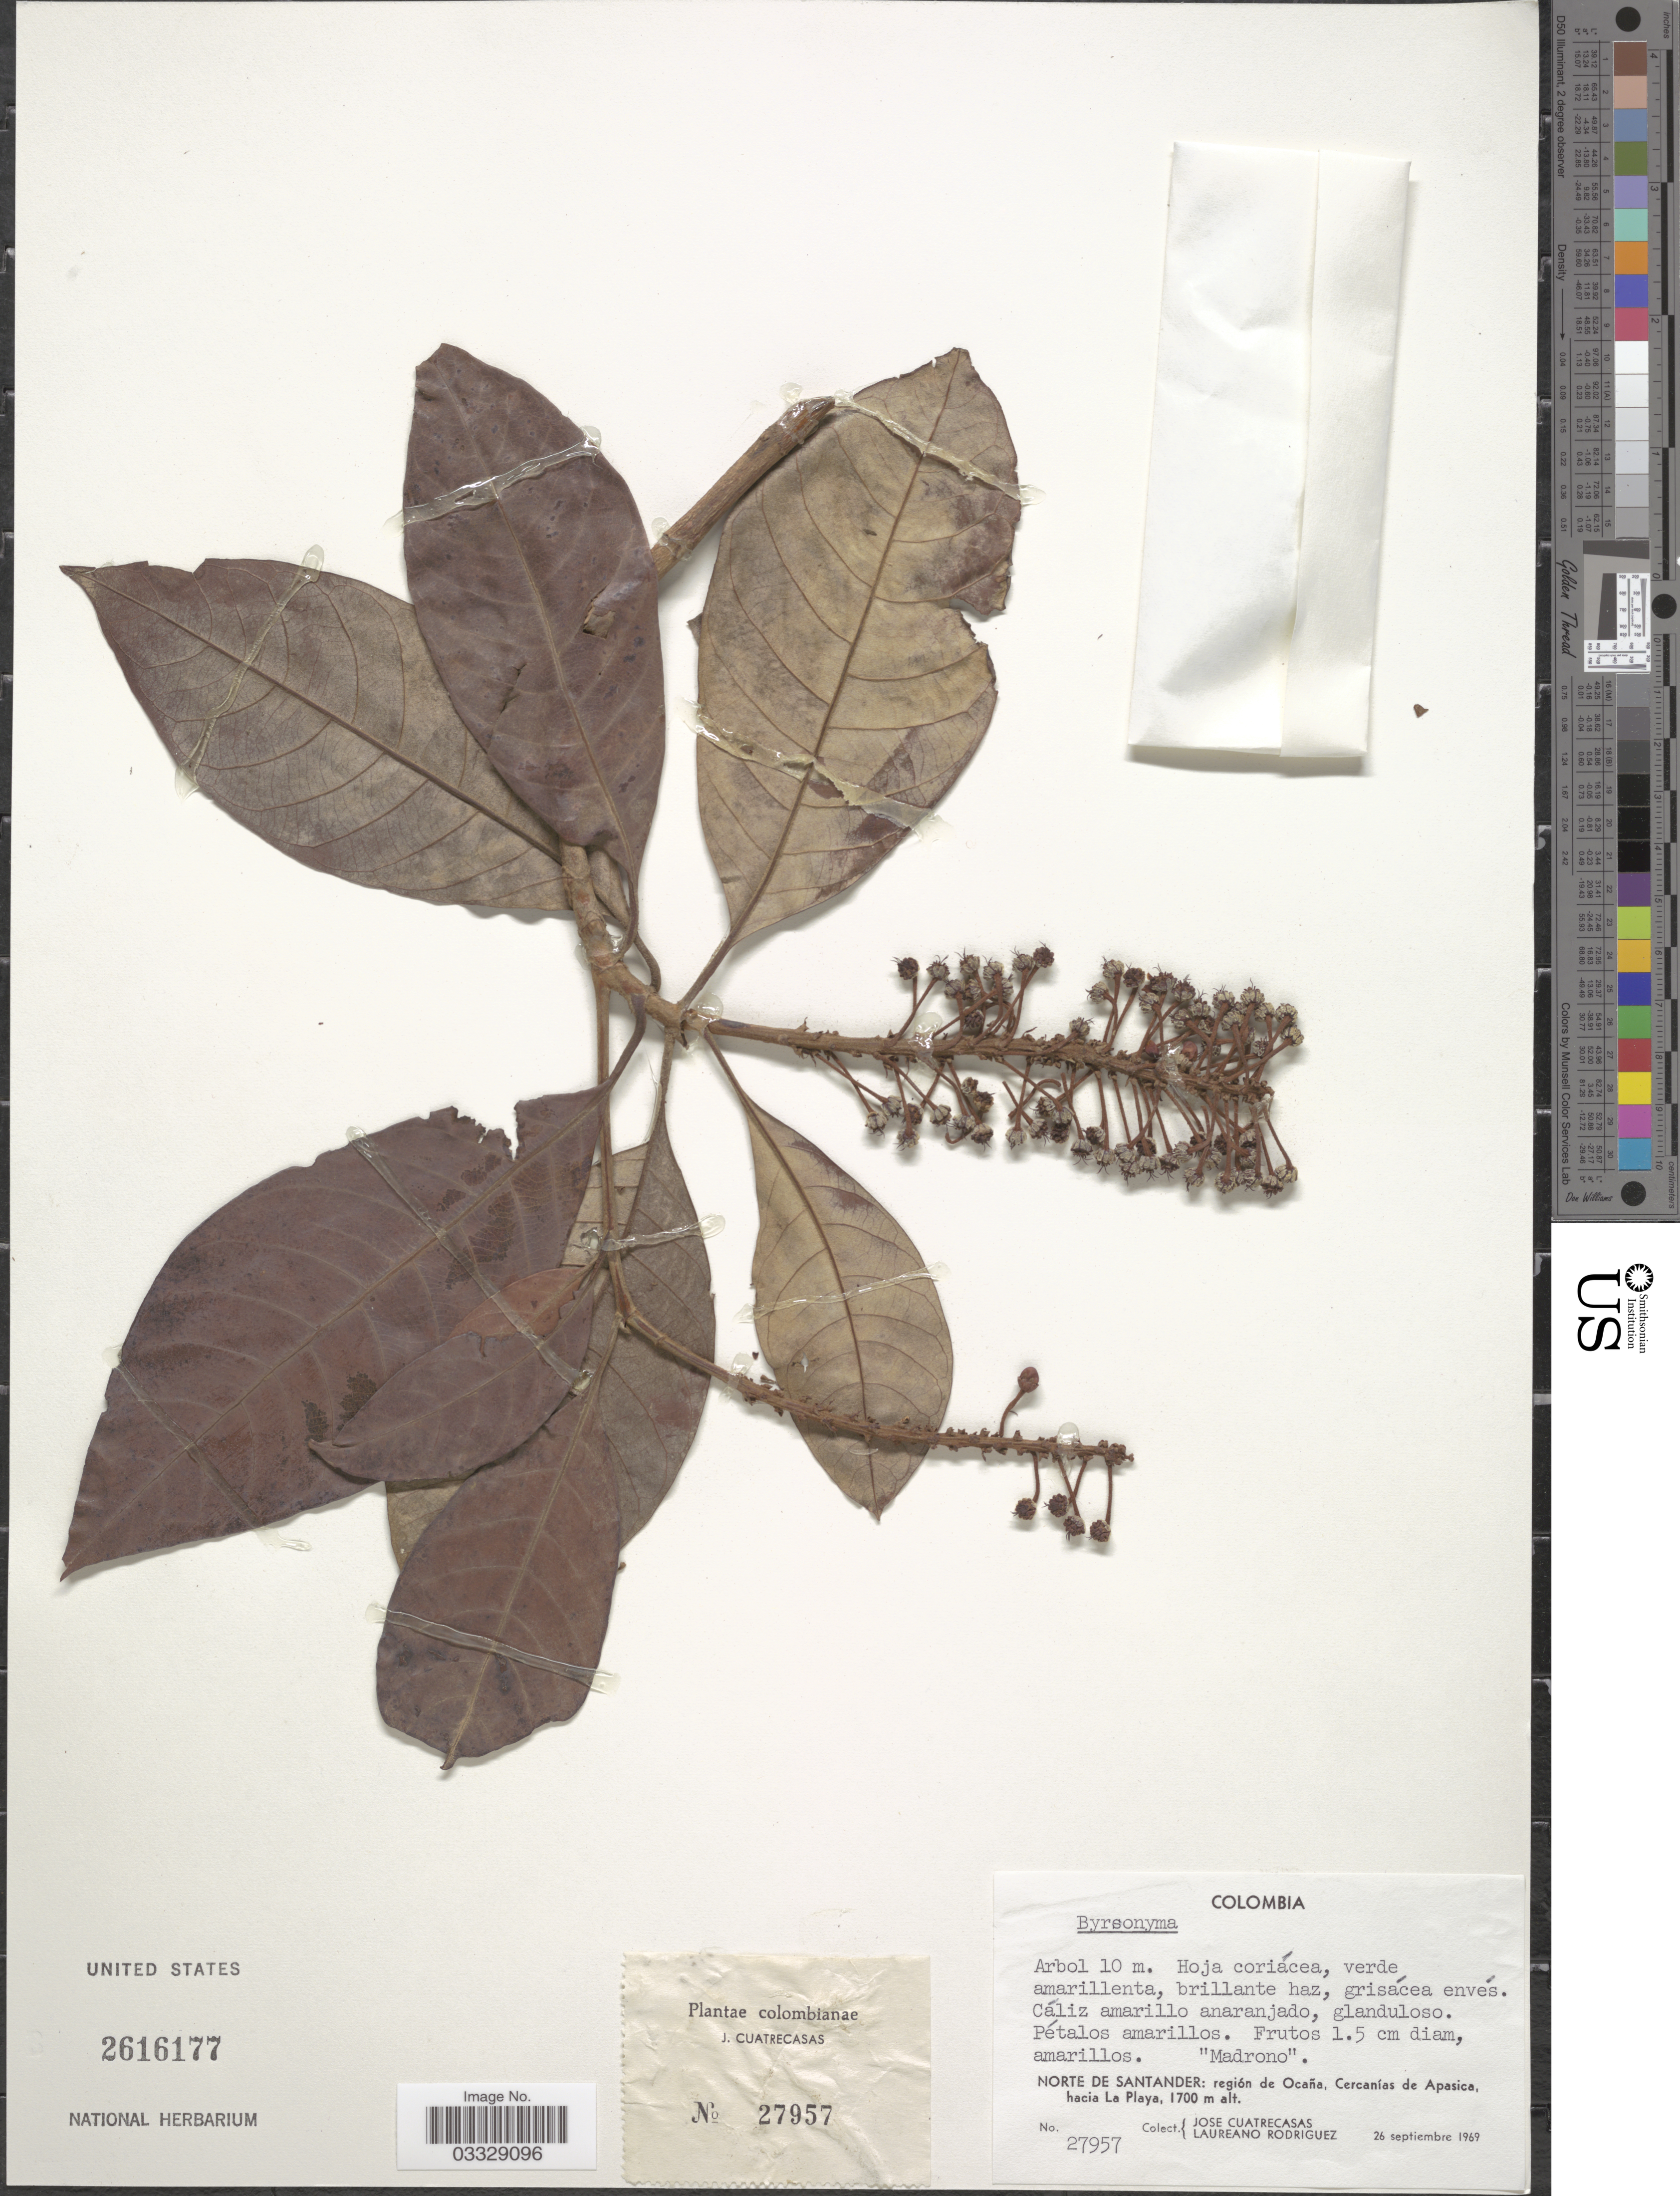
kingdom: Plantae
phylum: Tracheophyta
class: Magnoliopsida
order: Malpighiales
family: Malpighiaceae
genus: Byrsonima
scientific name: Byrsonima sp.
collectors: J. Cuatrecasas & L. Rodriguez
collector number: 27957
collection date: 1969-09-26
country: Colombia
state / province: Norte de Santander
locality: Región de Ocaña, Cercanías de Apasica, hacia La Playa.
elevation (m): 1700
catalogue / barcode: US 2616177